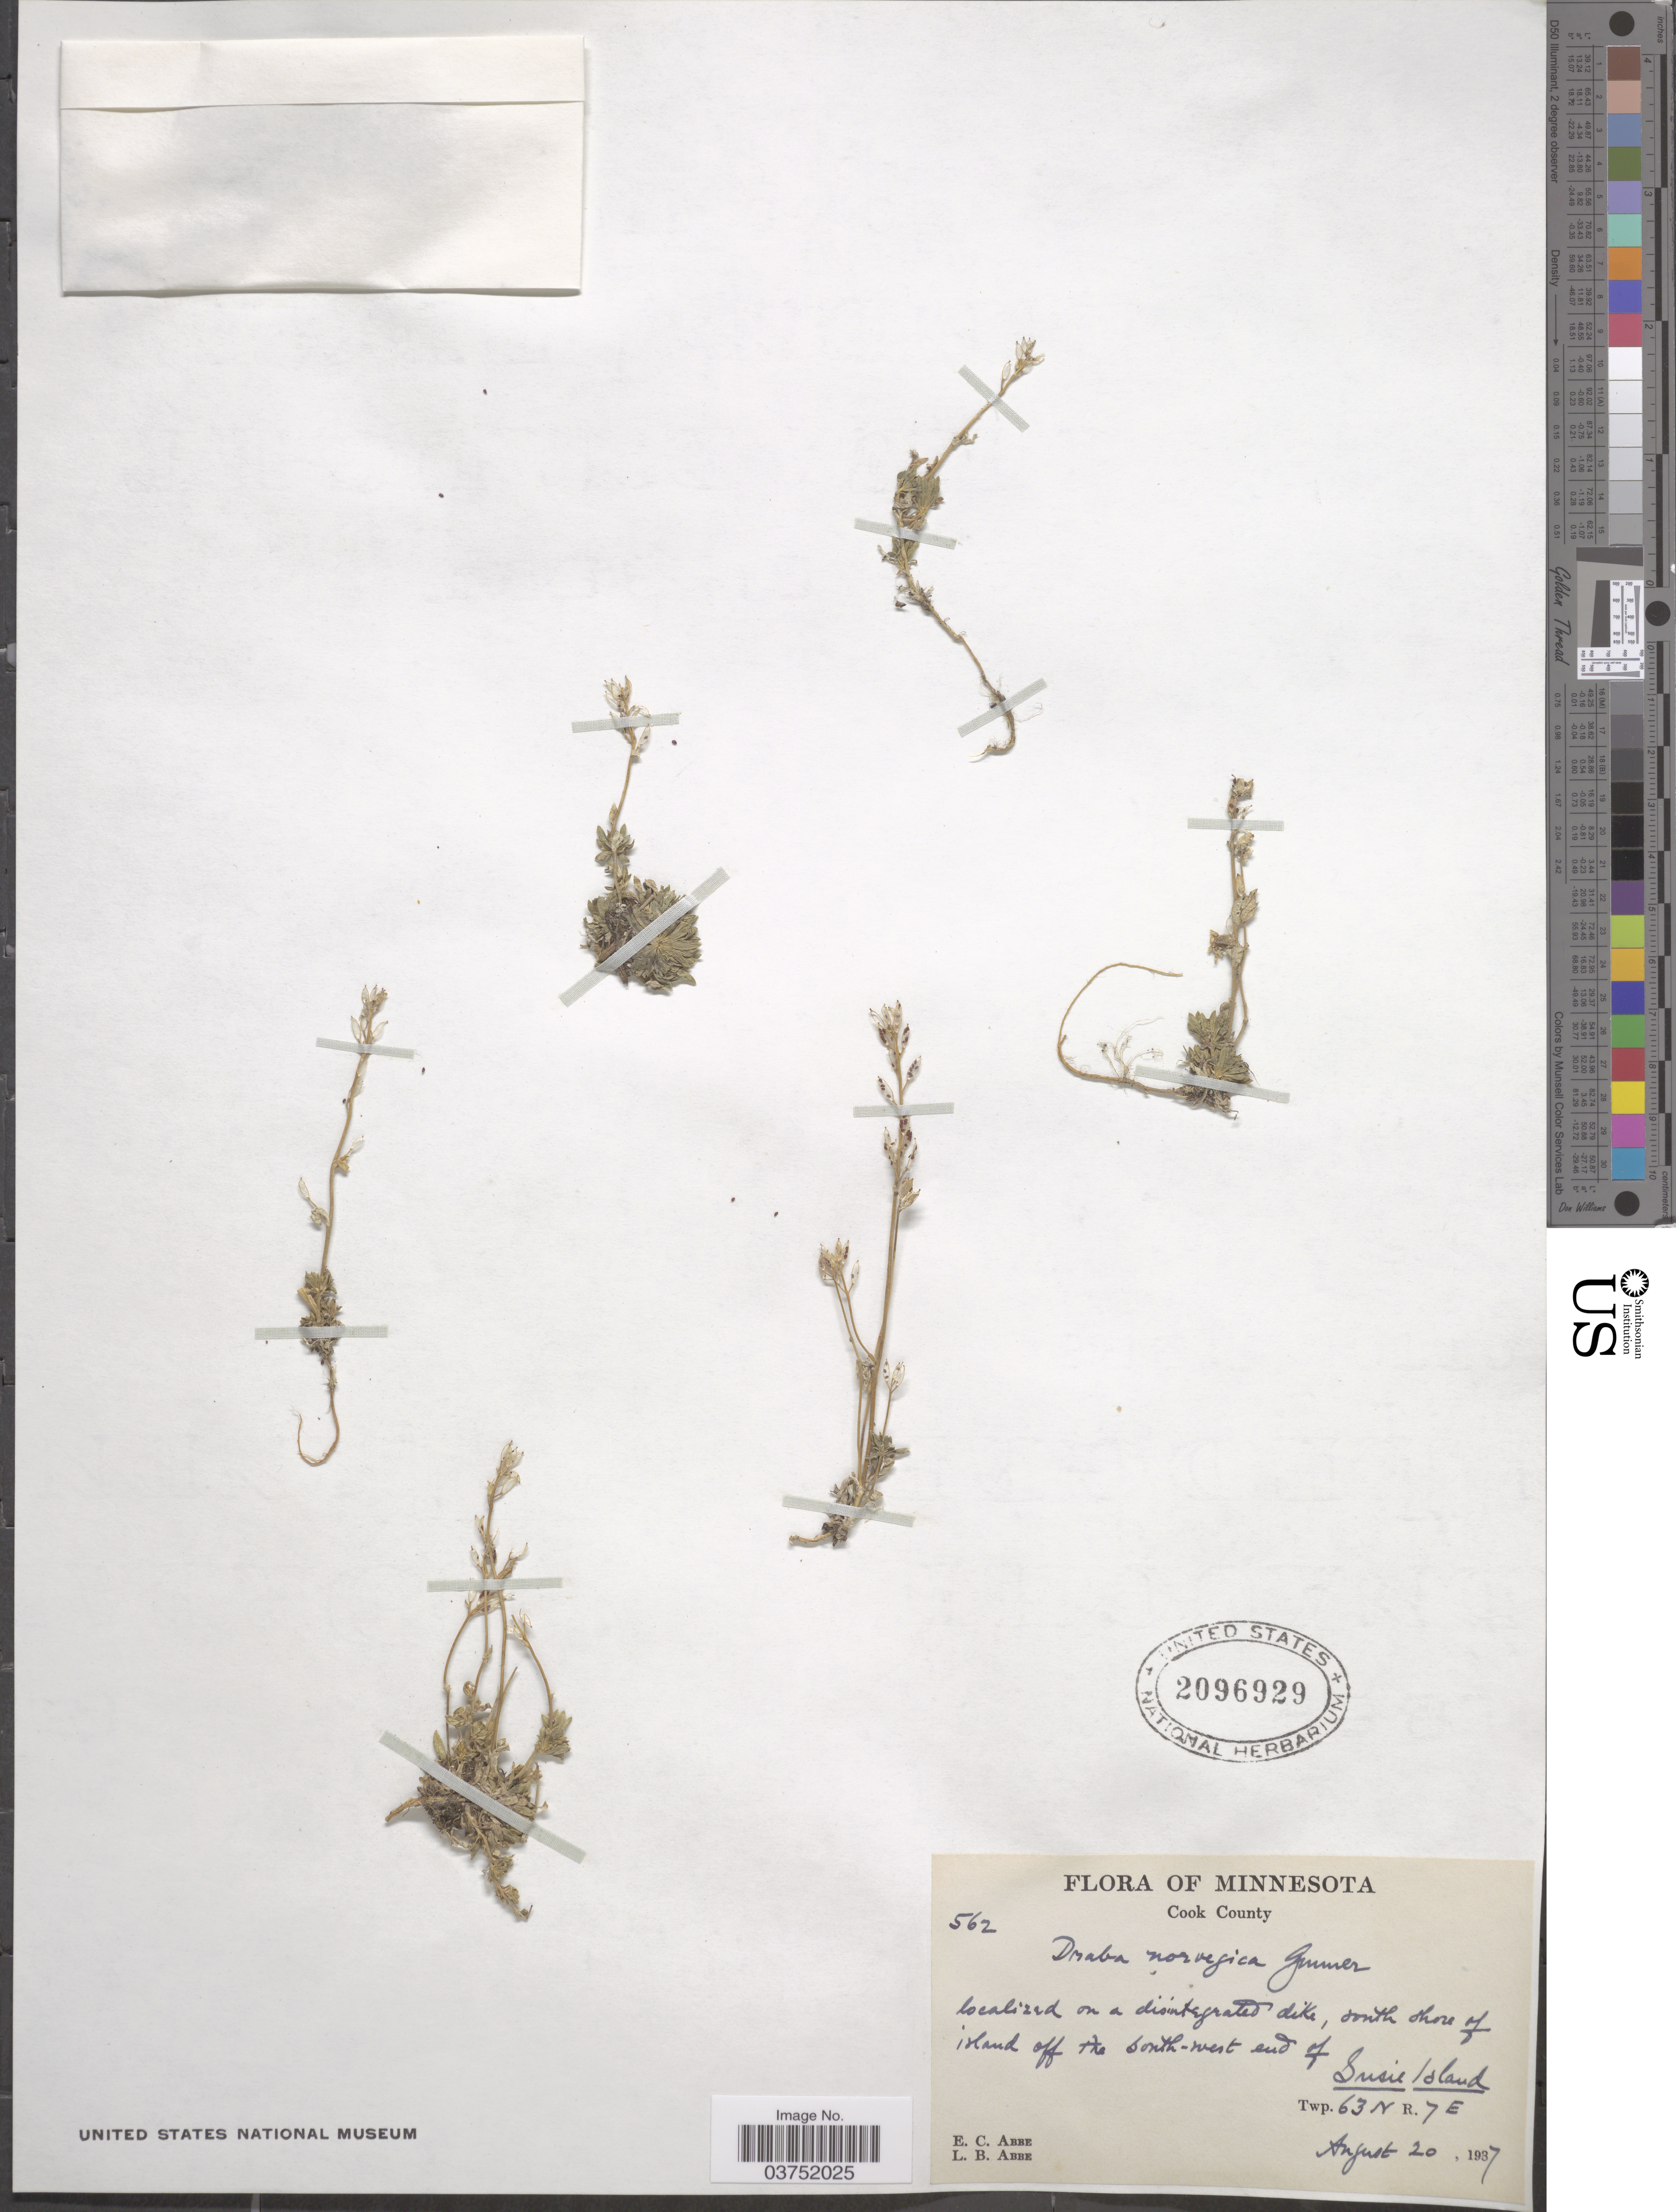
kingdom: Plantae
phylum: Tracheophyta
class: Magnoliopsida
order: Brassicales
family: Brassicaceae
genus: Draba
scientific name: Draba norvegica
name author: Gunnerus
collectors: E. C. Abbe & L. B. Abbe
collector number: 562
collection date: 1937-08-20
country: United States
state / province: Minnesota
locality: Cook County. On a disintegrated dike, south shore of island off the south-west end of Susie Island. Twp. 63N R. 7 E.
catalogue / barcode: US 2096929